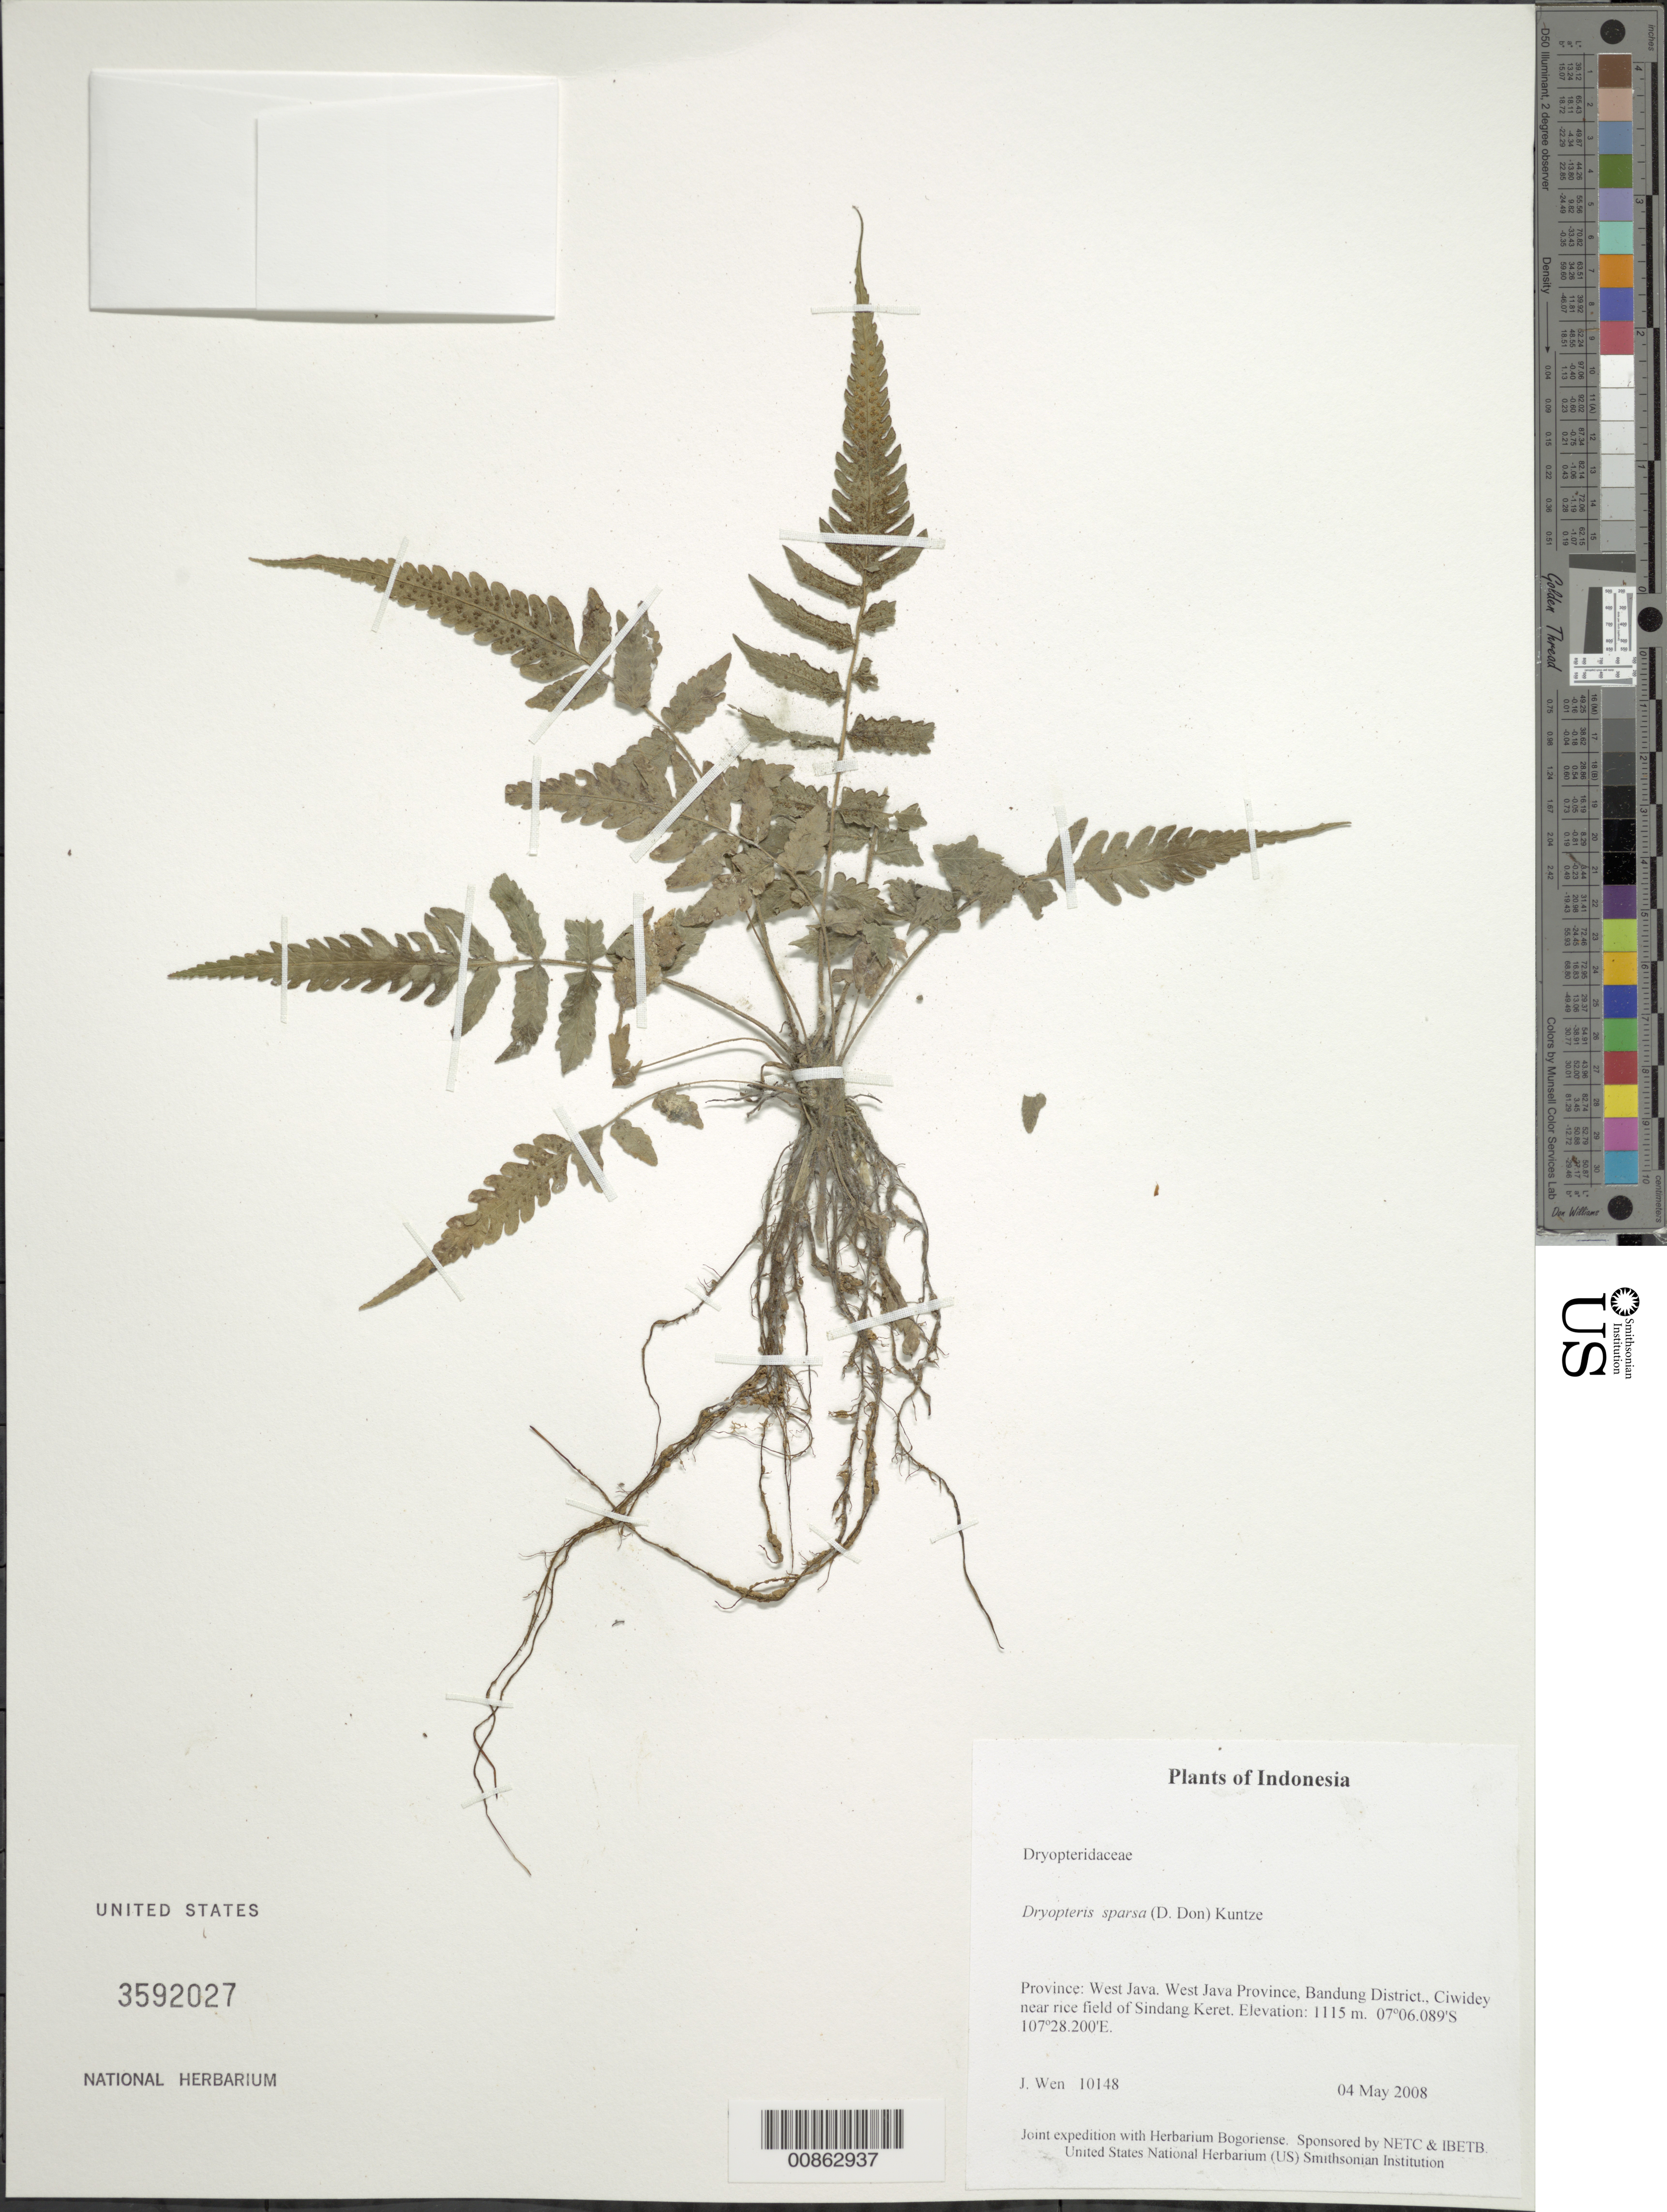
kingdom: Plantae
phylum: Tracheophyta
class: Polypodiopsida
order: Polypodiales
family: Dryopteridaceae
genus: Dryopteris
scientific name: Dryopteris sparsa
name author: (D. Don) Kuntze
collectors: J. Wen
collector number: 10148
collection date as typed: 04 May 2008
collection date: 2008-05-04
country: Indonesia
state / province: Java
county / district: Jawa Barat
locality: West Java Province, Bandung District., Ciwidey near rice field of Sindang Keret.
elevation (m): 1115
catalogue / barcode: US 3592027